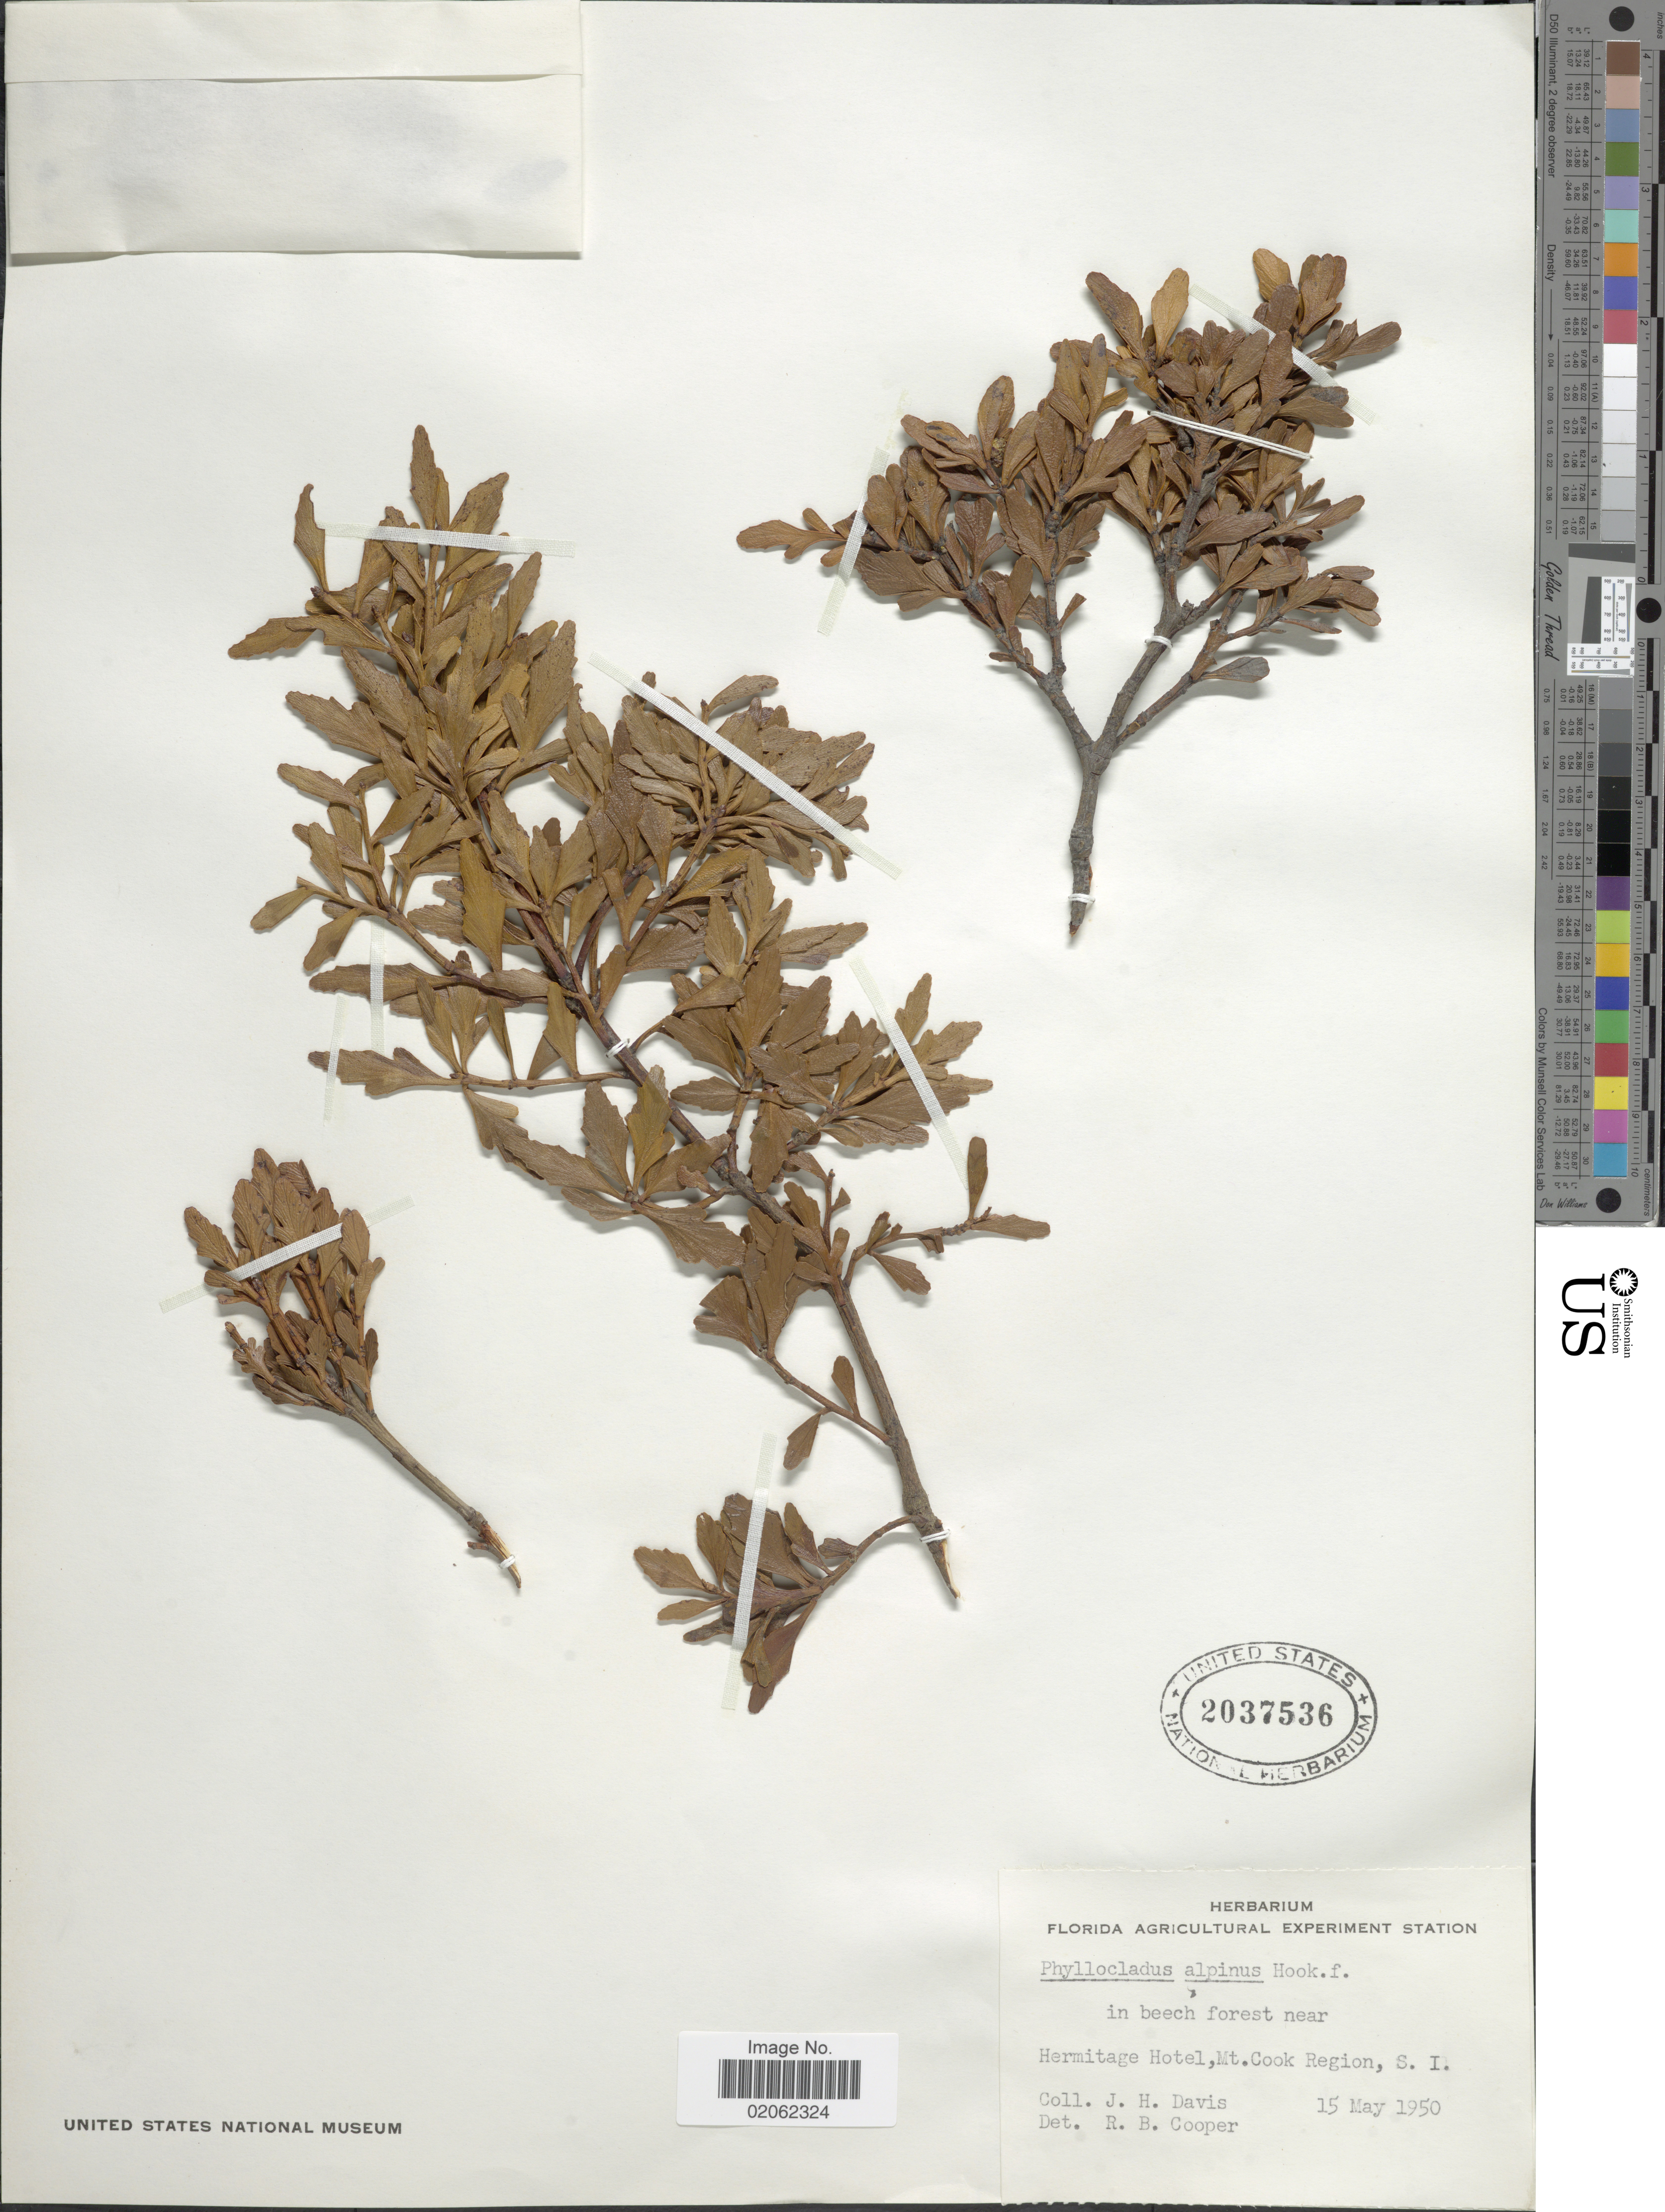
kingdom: Plantae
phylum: Tracheophyta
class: Pinopsida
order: Pinales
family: Phyllocladaceae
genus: Phyllocladus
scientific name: Phyllocladus alpinus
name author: Hook. f.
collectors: J. Davis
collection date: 1950-05-15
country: New Zealand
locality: In beech forest near Hermitage Hotel, Mt Cook Region, S. I.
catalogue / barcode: US 2037536